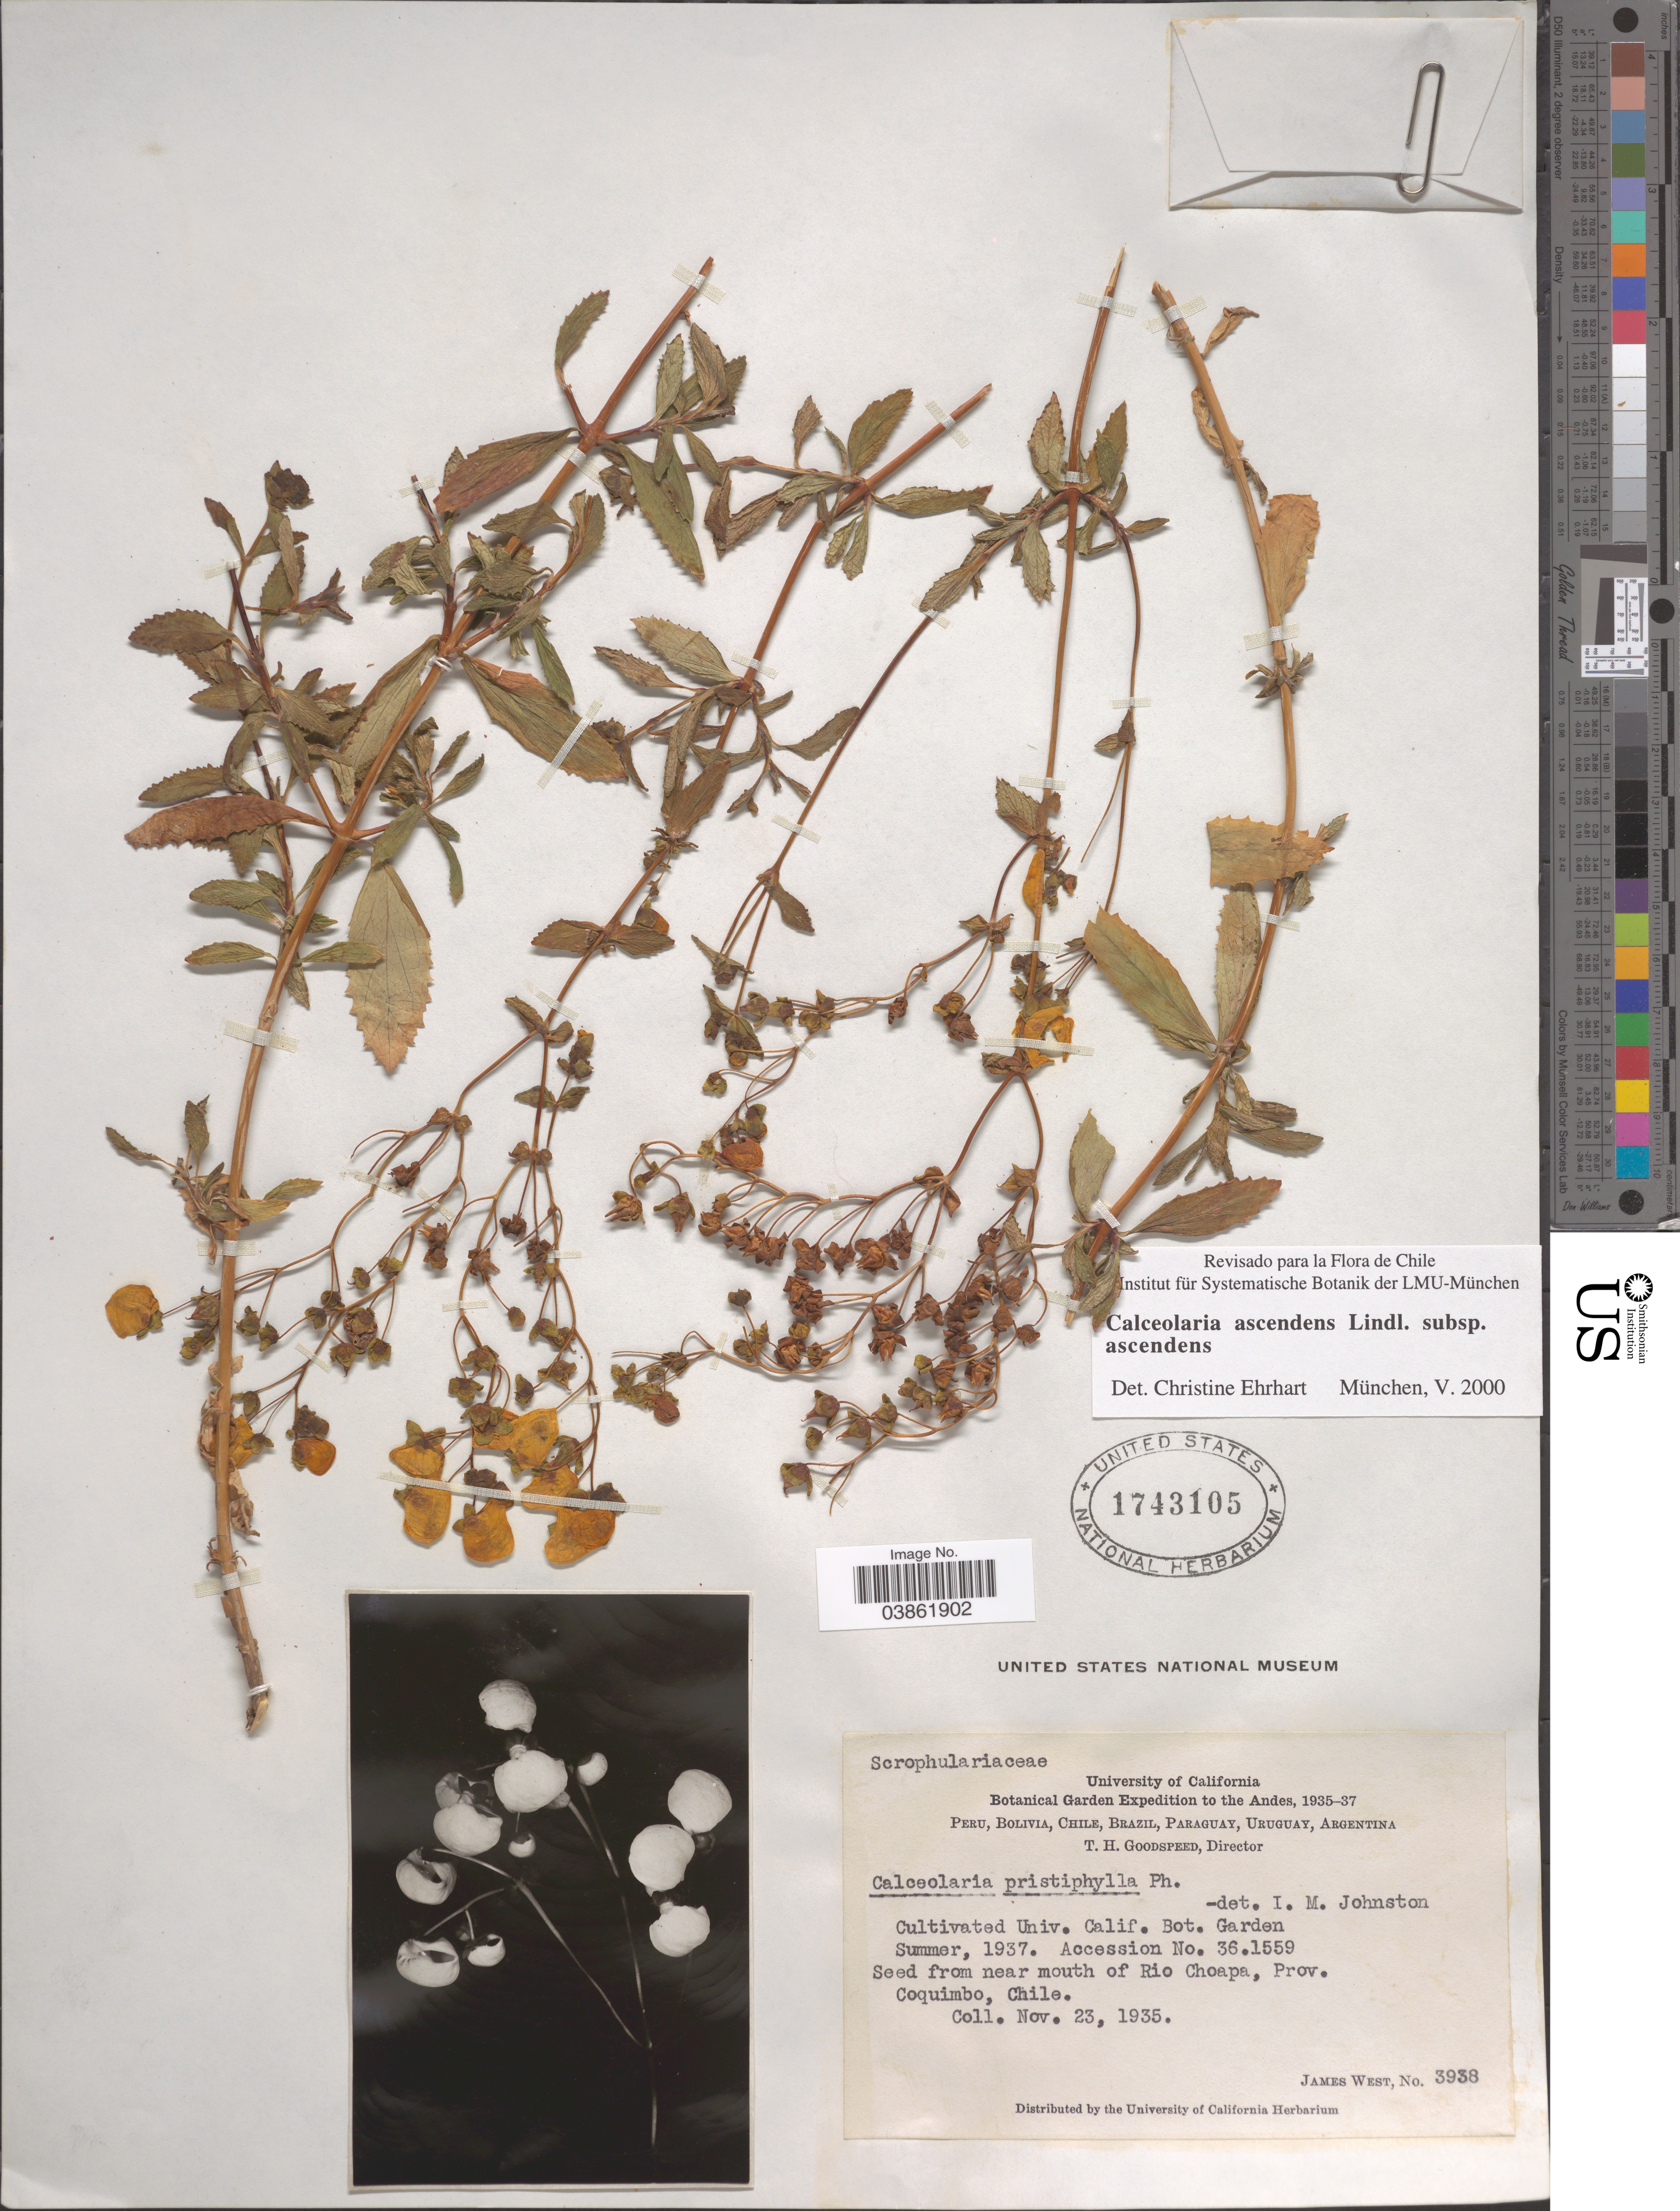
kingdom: Plantae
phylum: Tracheophyta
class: Magnoliopsida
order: Lamiales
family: Calceolariaceae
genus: Calceolaria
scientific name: Calceolaria ascendens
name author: Lindl.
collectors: J. West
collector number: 3938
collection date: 1935-11-23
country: United States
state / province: California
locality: Cultivated Univ. Calif. Bot. Garden.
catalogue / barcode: US 1743105